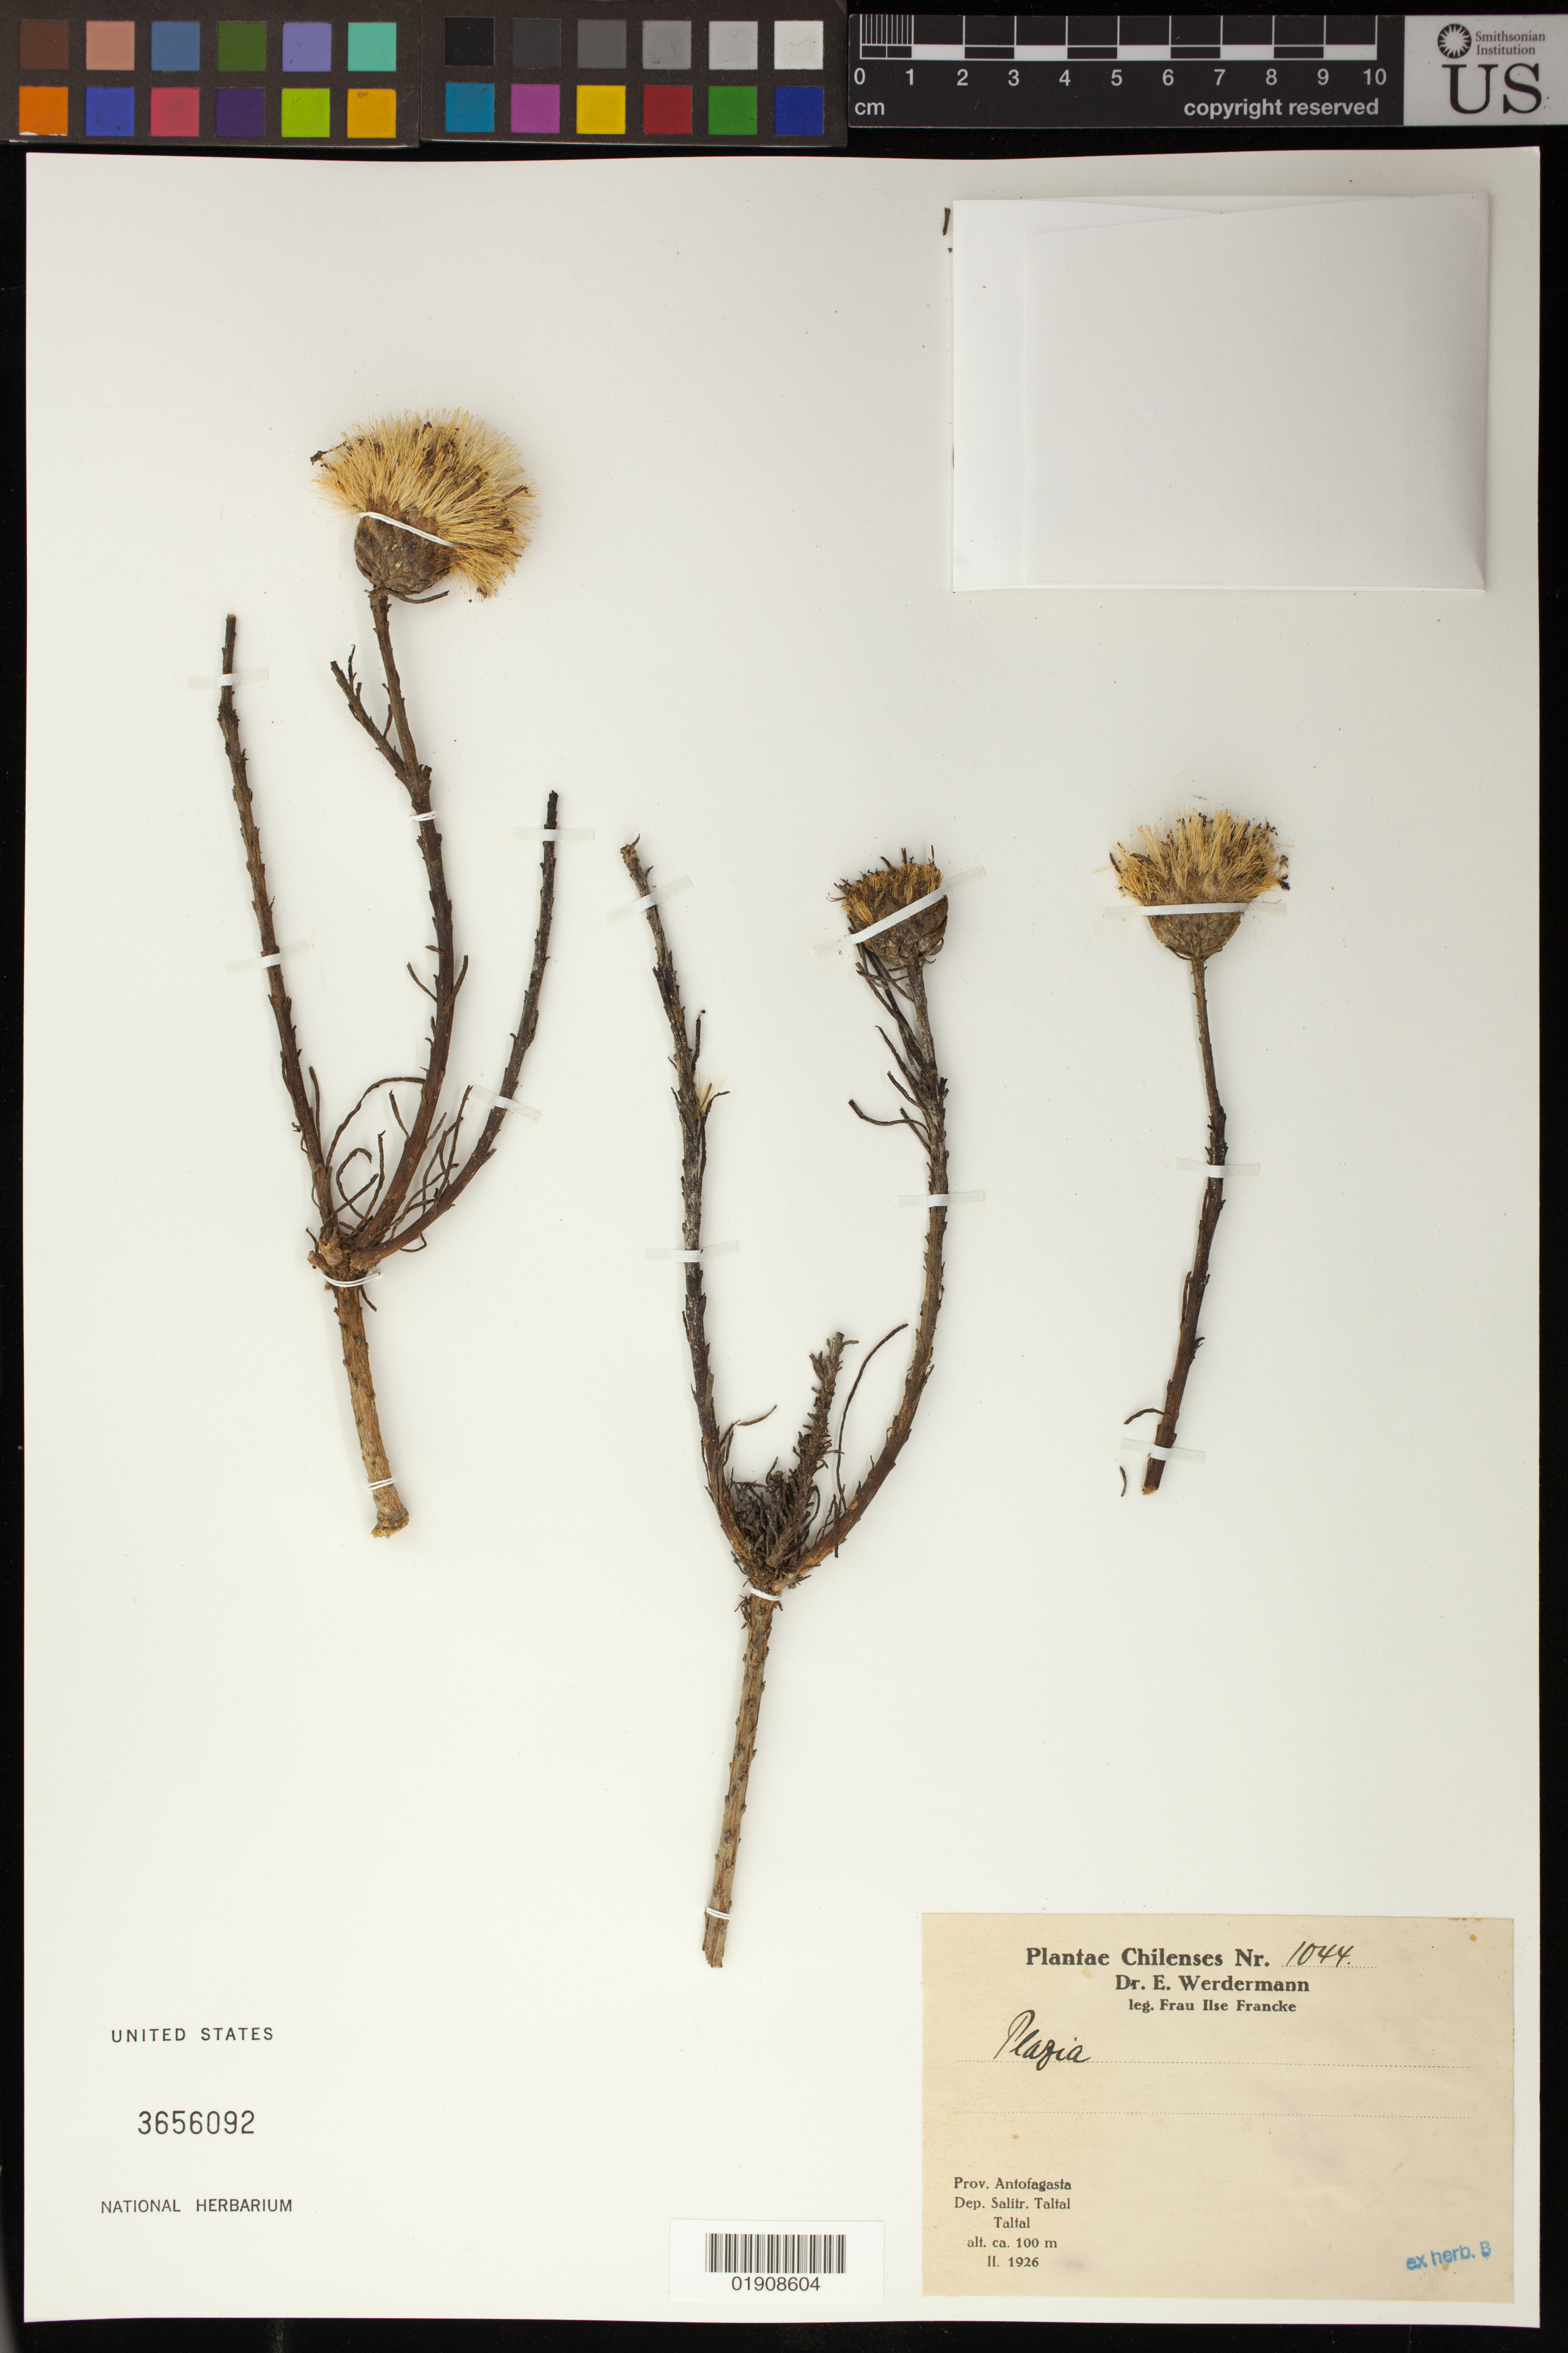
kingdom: Plantae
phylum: Tracheophyta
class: Magnoliopsida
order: Asterales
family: Asteraceae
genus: Plazia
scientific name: Plazia sp.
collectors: E. Werdermann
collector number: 1044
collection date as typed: Feb 1926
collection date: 1926-02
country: Chile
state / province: Antofagasta (II)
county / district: Taltal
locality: Taltal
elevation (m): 100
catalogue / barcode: US 3656092